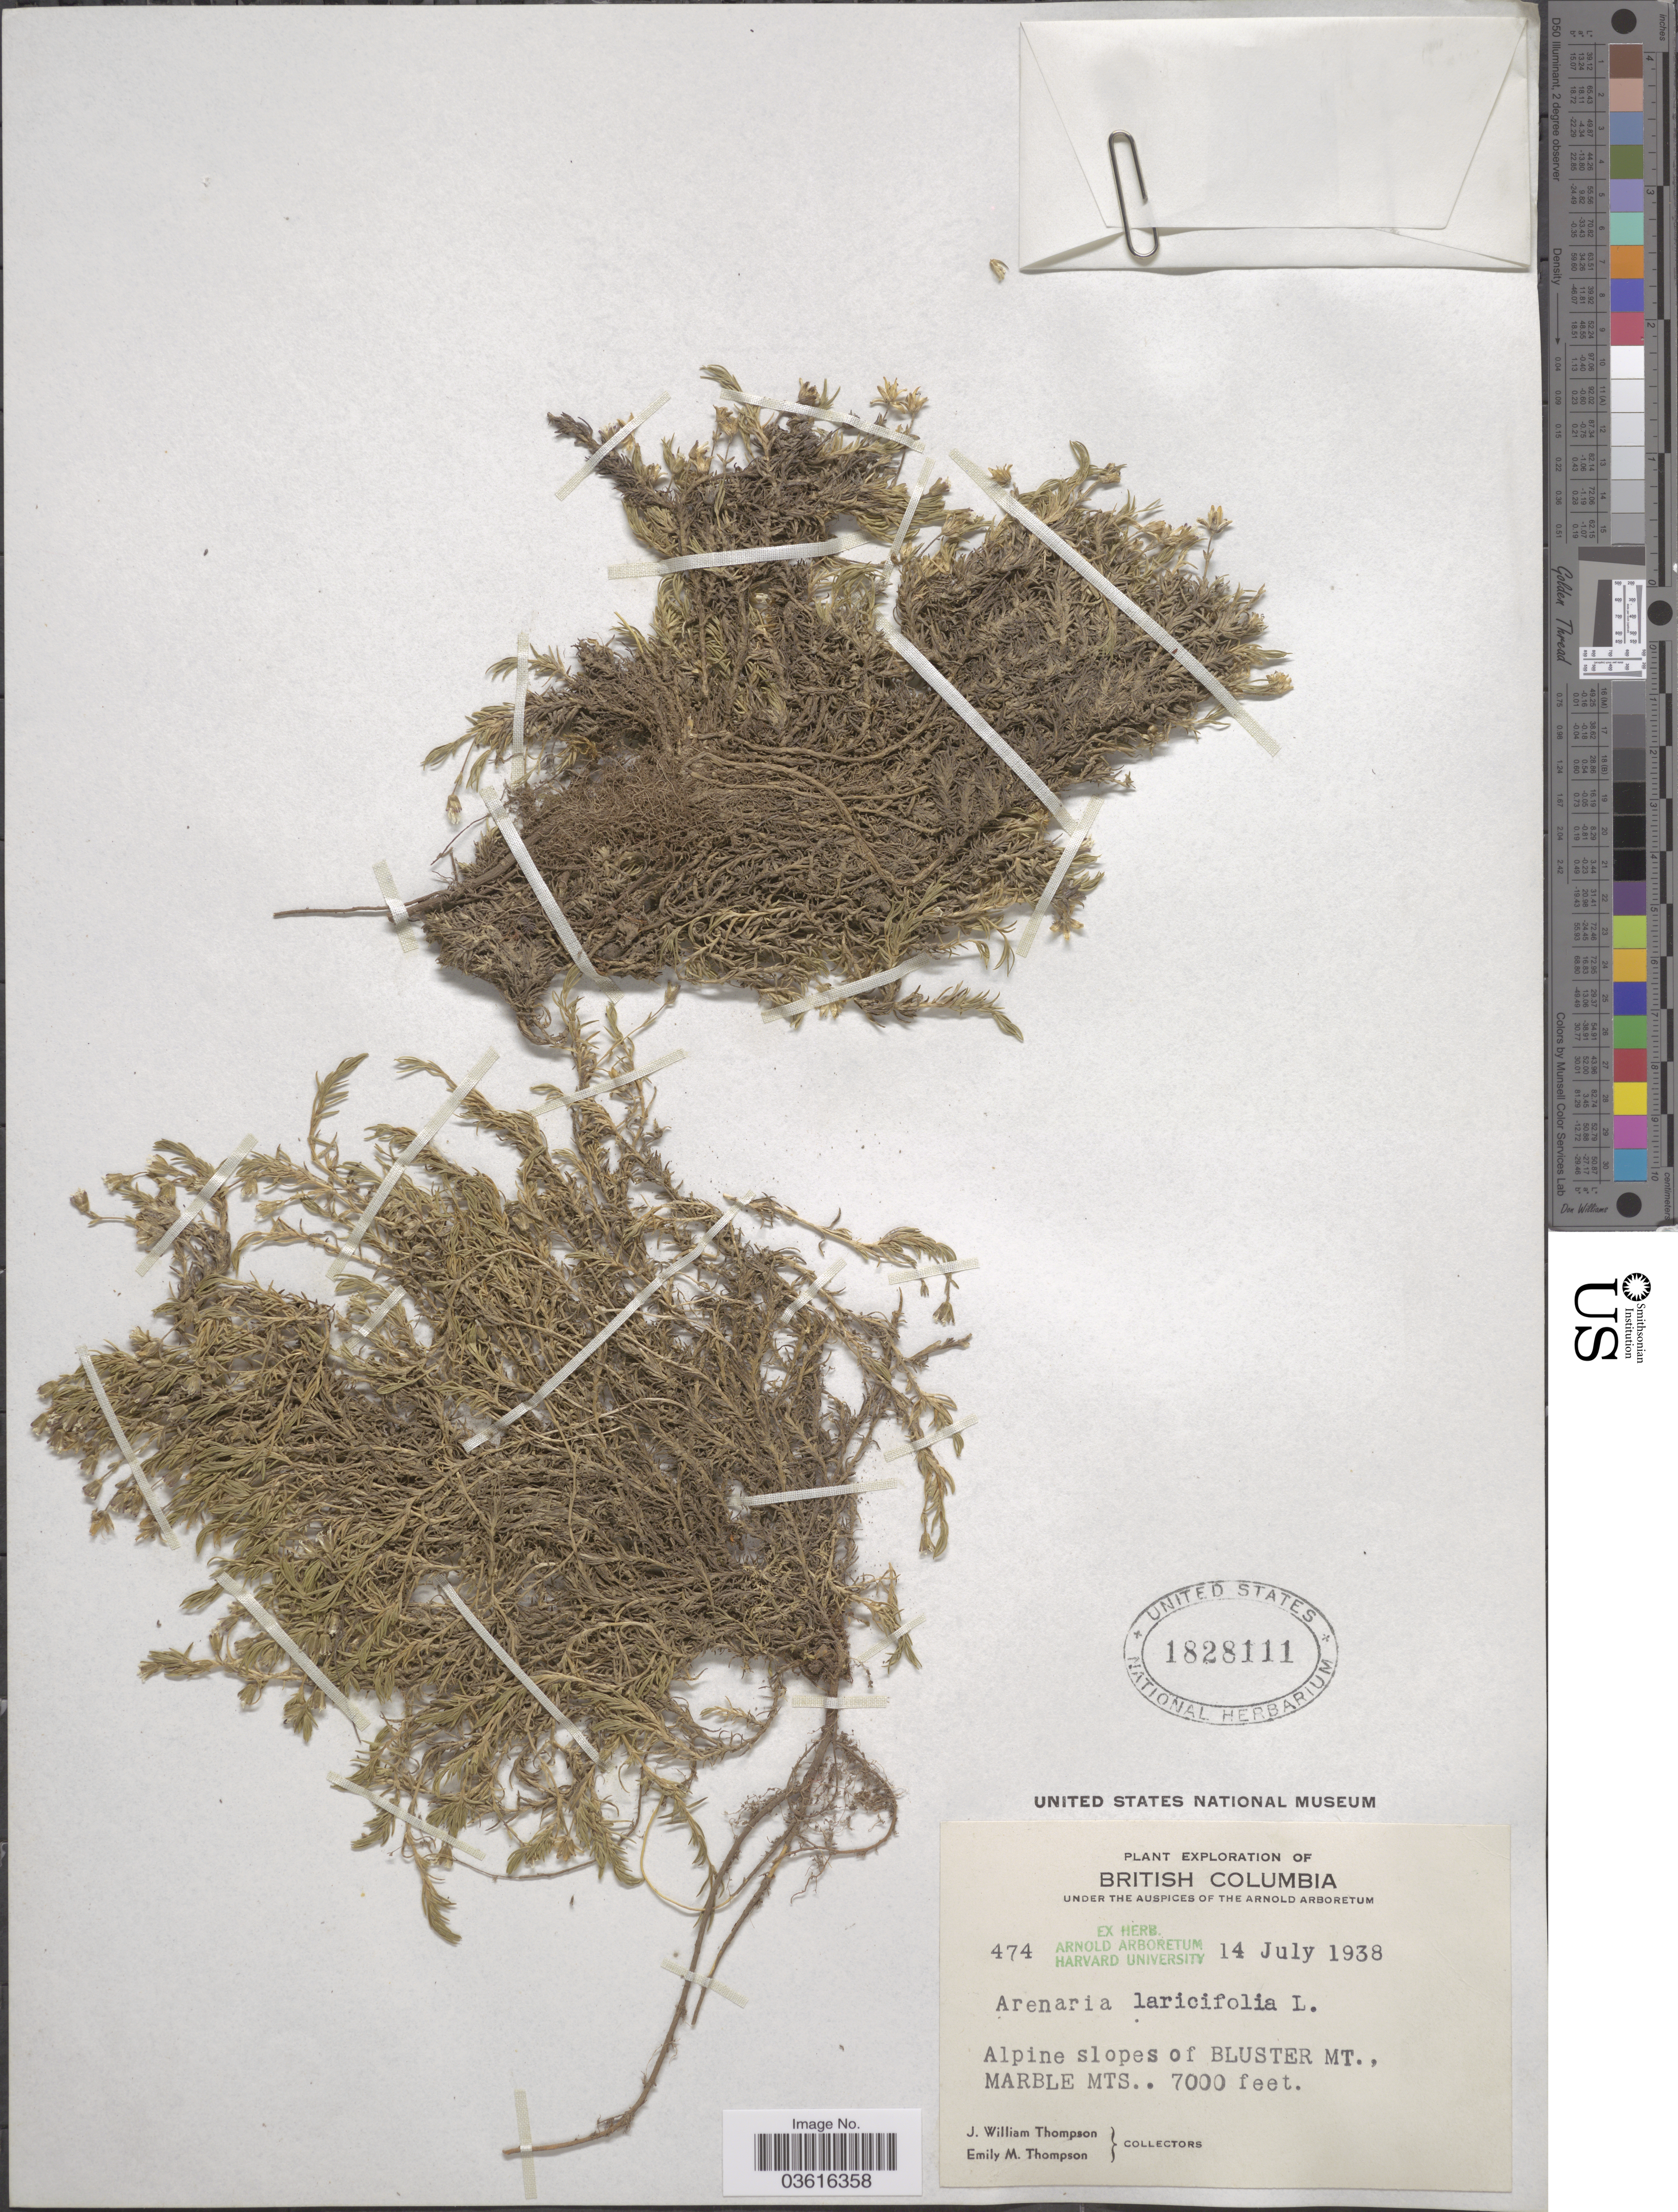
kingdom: Plantae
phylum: Tracheophyta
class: Magnoliopsida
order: Caryophyllales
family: Caryophyllaceae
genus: Cherleria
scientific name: Cherleria biflora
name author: (L.) A.J. Moore & Dillenb.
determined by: Strong, M. T., (US), Smithsonian Institution - National Museum of Natural History (UNITED STATES)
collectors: J. W. Thompson & E. M. Thompson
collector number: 474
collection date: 1938-07-14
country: Canada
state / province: British Columbia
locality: Alpine slopes of Bluster Mt., Marble Mts.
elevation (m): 2134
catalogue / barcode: US 1828111